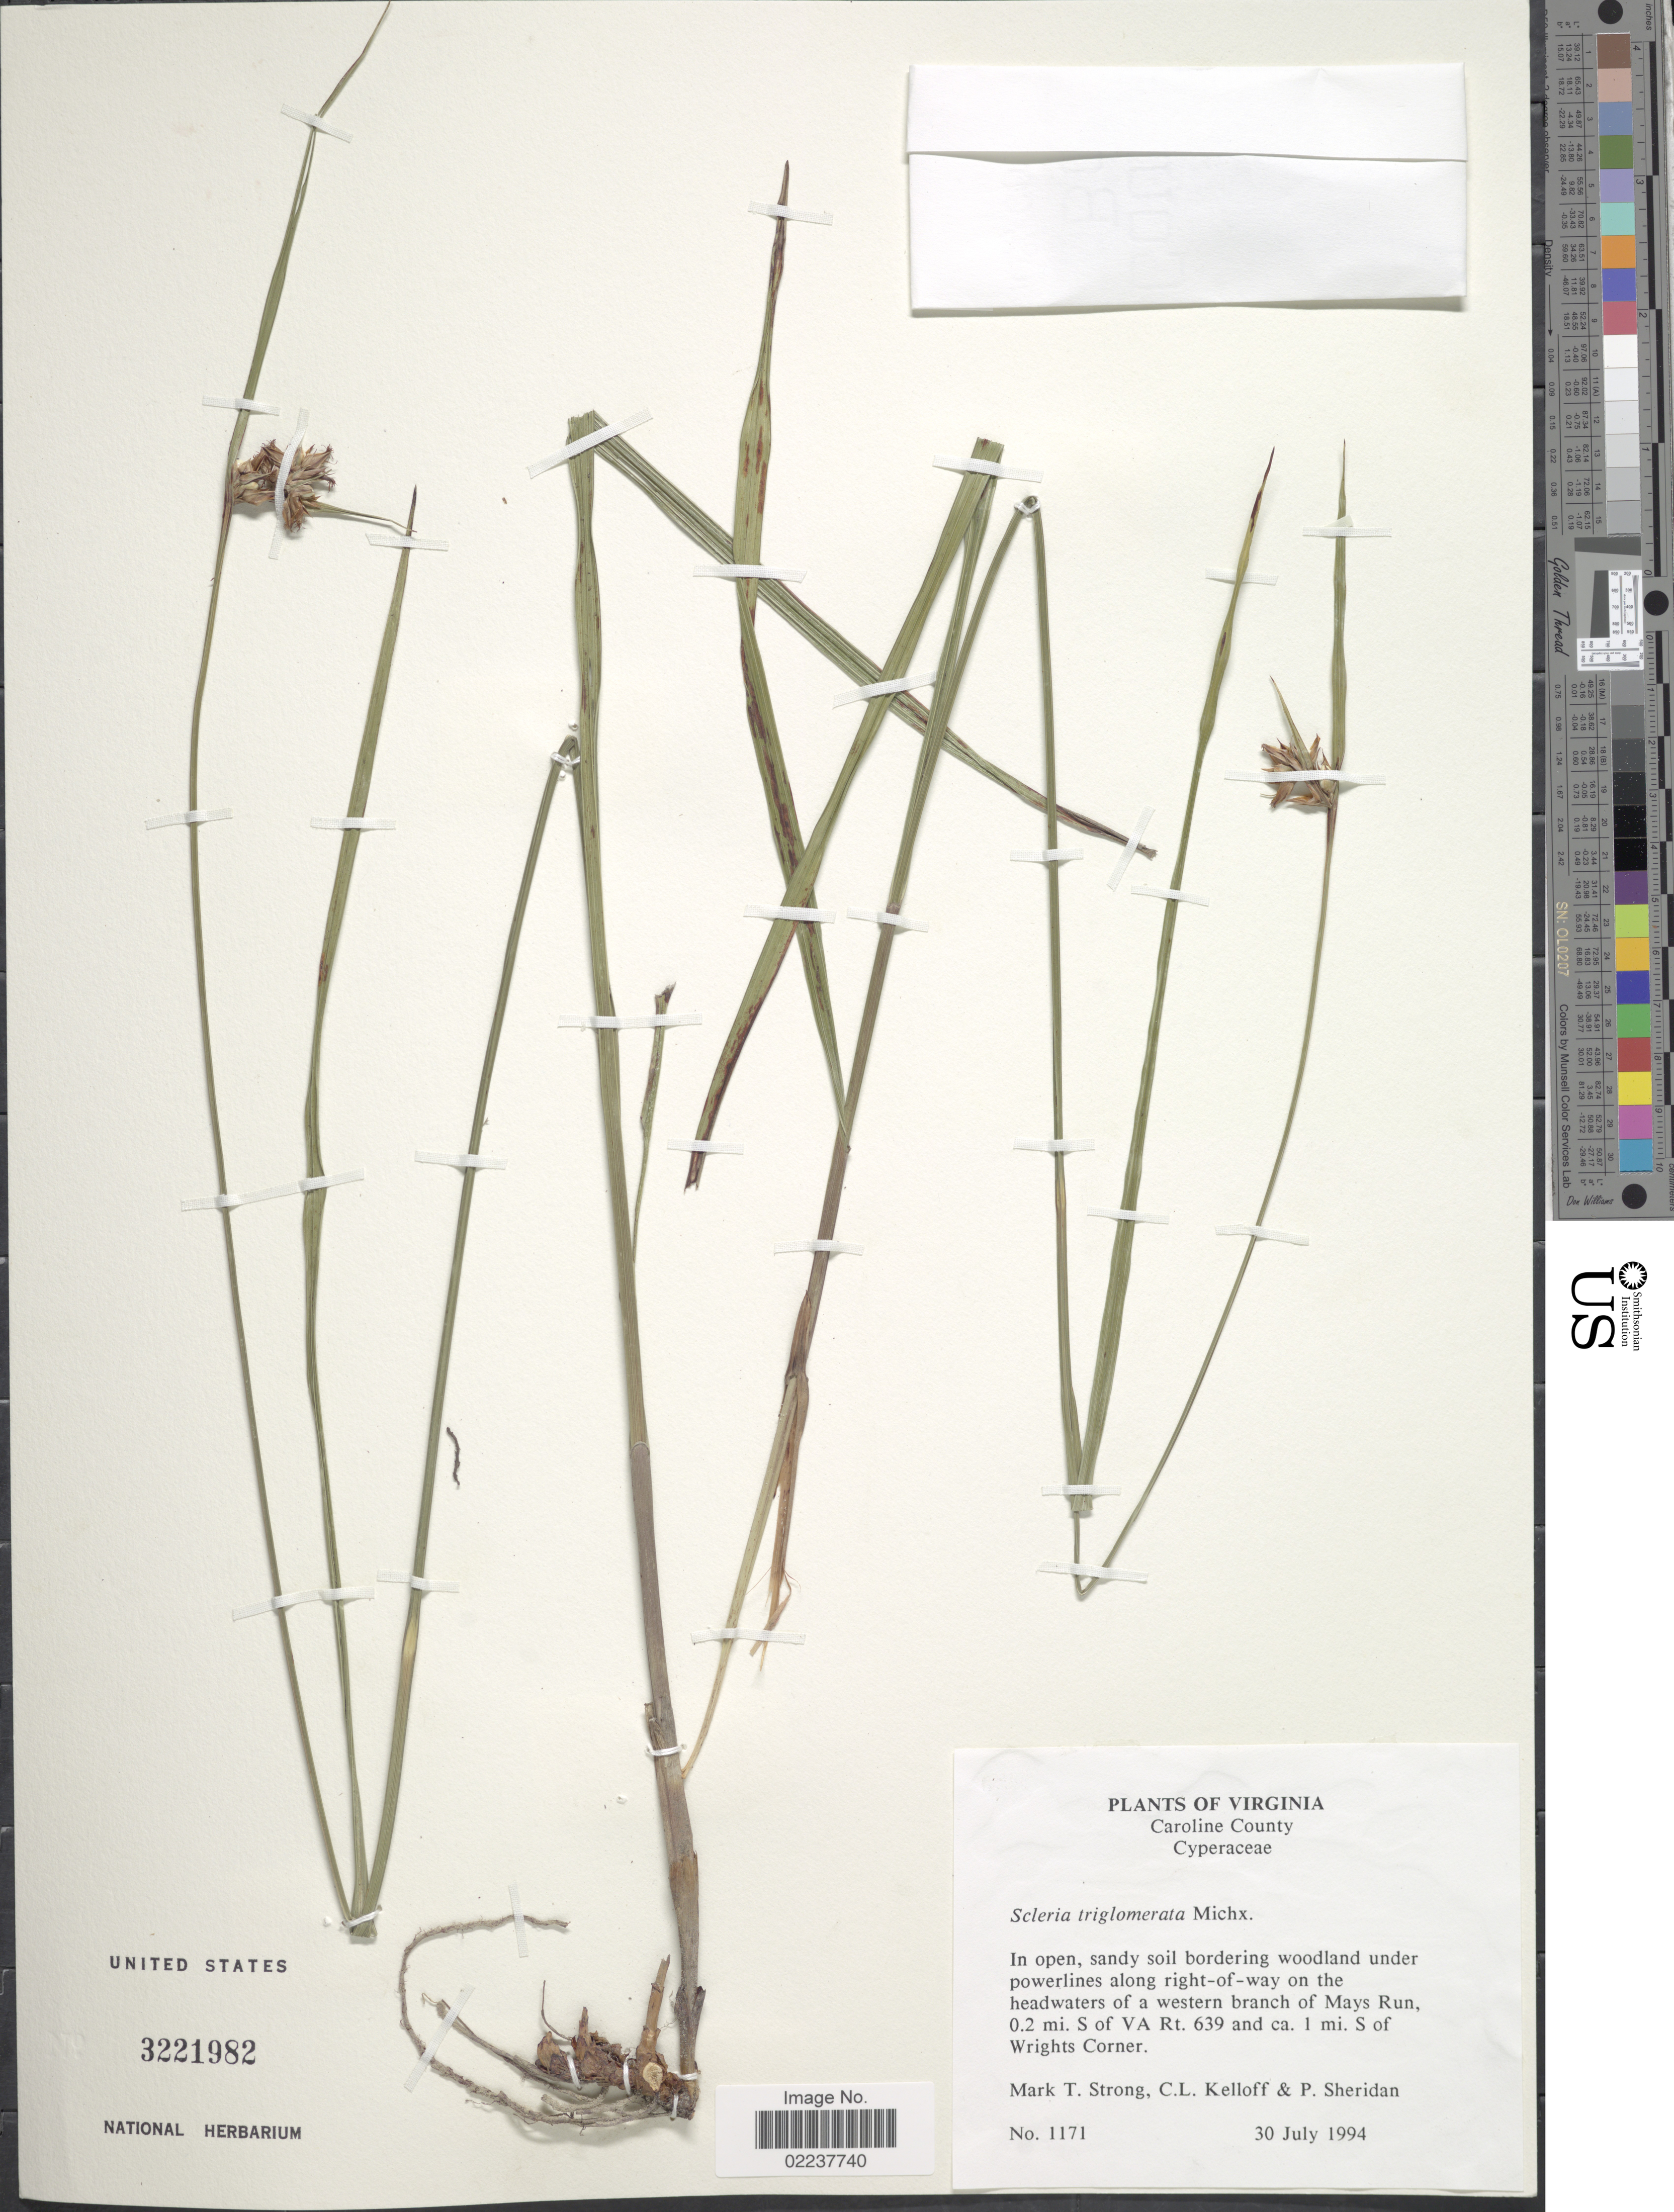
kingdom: Plantae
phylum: Tracheophyta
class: Liliopsida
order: Poales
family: Cyperaceae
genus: Scleria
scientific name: Scleria triglomerata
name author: Michx.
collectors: M. T. Strong, C. L. Kelloff & P. Sheridan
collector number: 1171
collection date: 1994-07-30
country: United States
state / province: Virginia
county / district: Caroline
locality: Caroline County, on the headwaters of a western branch of Mays Run, 0.2 mi. S of VA Rt. 639 and ca. 1 mi. S of Wrights Corner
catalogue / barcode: US 3221982